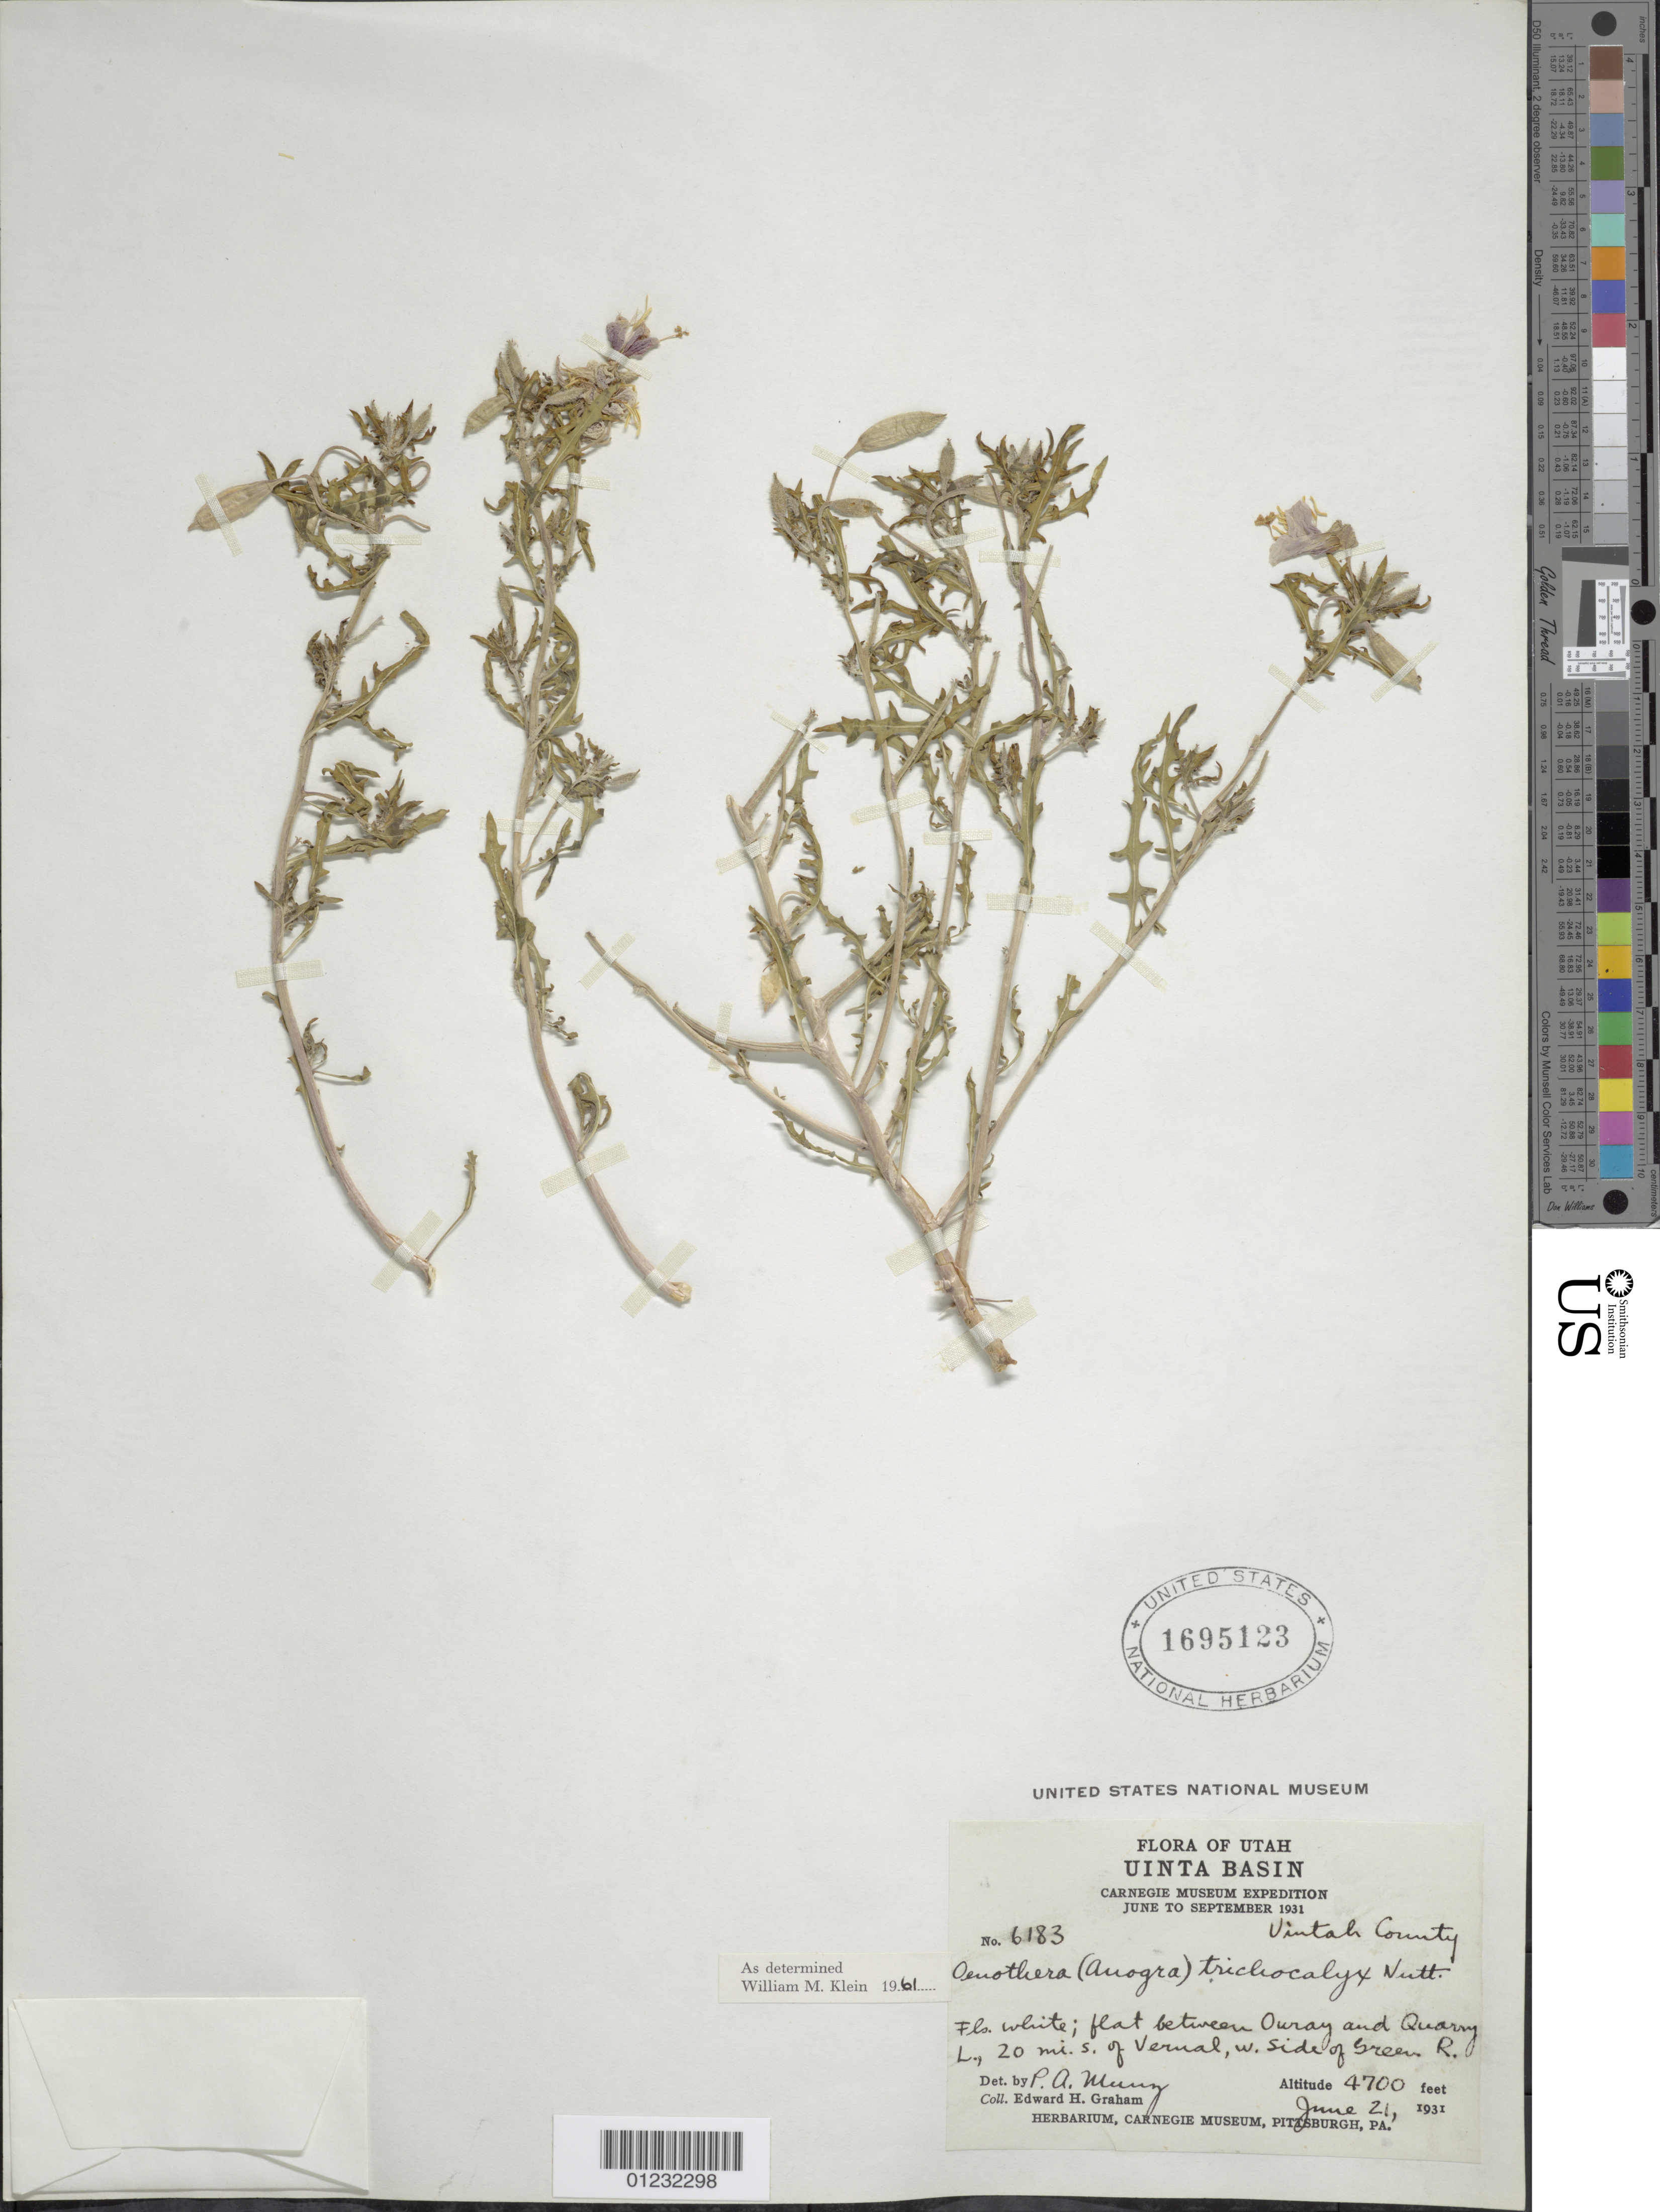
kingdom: Plantae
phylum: Tracheophyta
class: Magnoliopsida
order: Myrtales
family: Onagraceae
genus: Oenothera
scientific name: Oenothera pallida subsp. trichocalyx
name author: (Nutt.) Munz & W.M. Klein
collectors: E. H. Graham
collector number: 6183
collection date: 1931-06-21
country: United States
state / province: Utah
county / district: Uintah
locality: Flat between Quary and Quarry Lake, W side of Green River, 20 mi S of Vernal.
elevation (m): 1433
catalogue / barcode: US 1695123